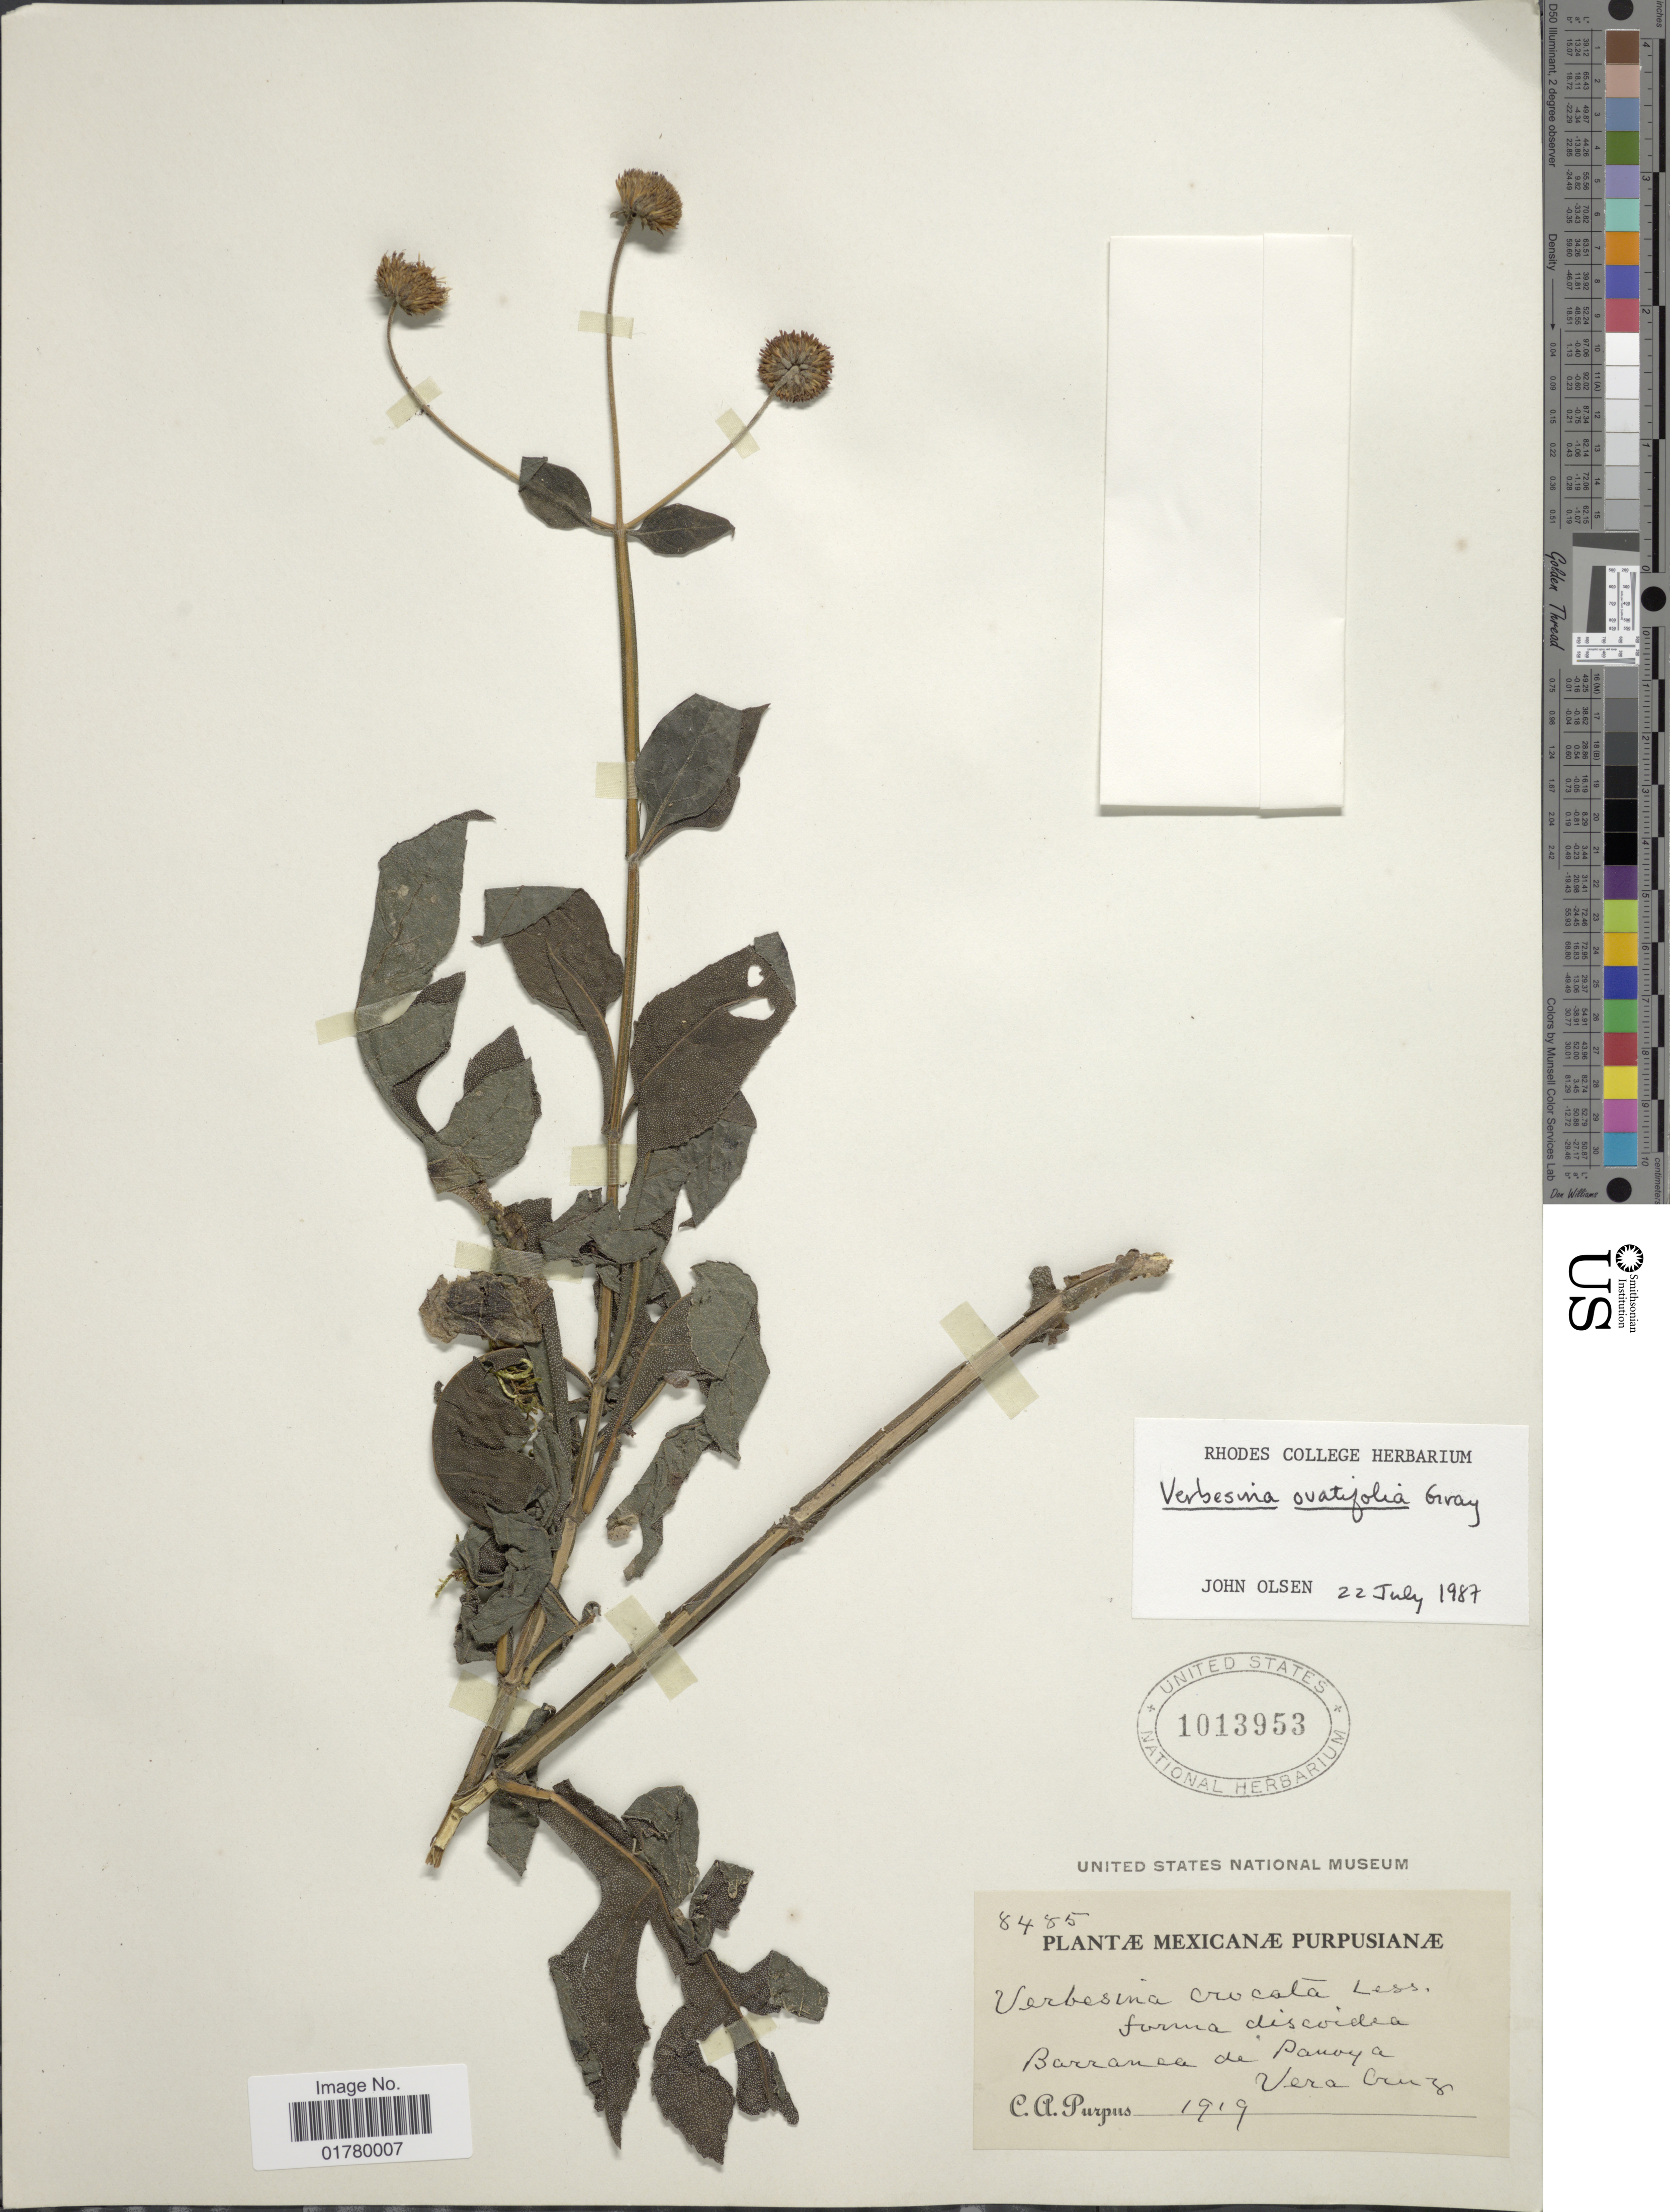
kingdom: Plantae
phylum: Tracheophyta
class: Magnoliopsida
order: Asterales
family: Asteraceae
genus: Verbesina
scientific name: Verbesina ovatifolia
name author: A. Gray ex Hemsl.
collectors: C. A. Purpus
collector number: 8485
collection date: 1919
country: Mexico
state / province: Veracruz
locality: Barranca de Panoya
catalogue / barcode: US 1013953